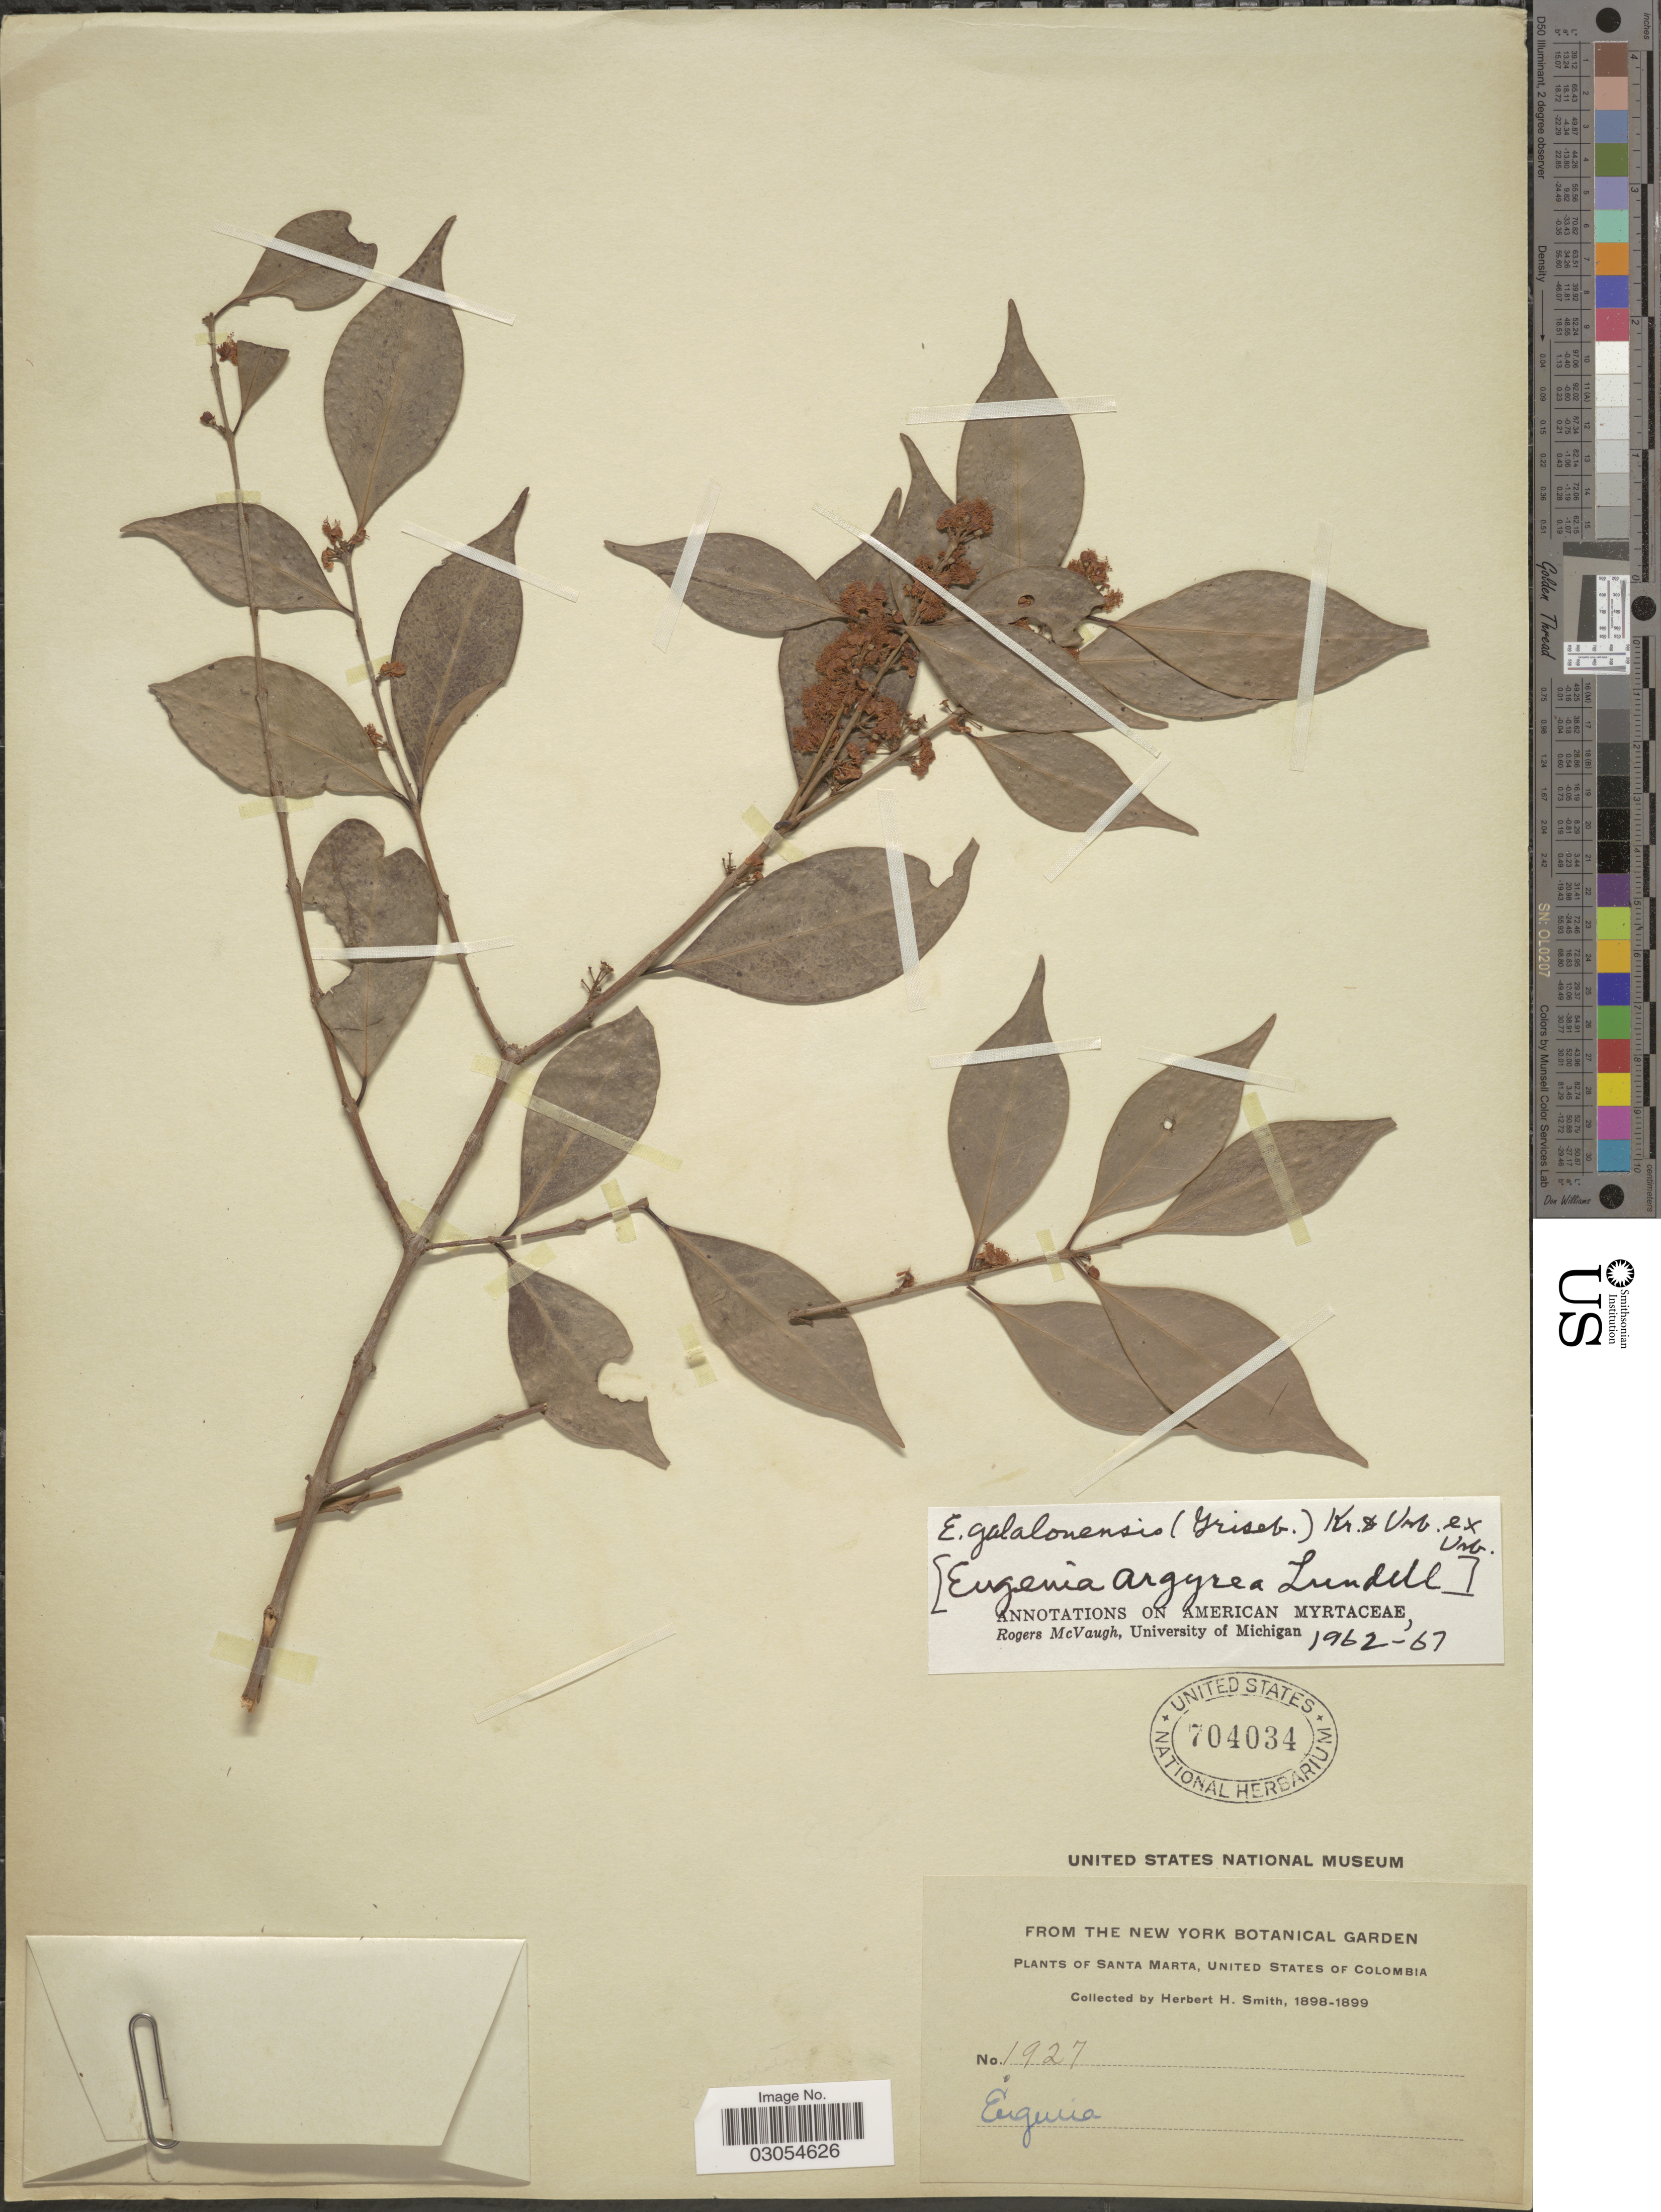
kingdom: Plantae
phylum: Tracheophyta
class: Magnoliopsida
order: Myrtales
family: Myrtaceae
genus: Eugenia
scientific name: Eugenia galalonensis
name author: (Griseb.) Krug & Urb.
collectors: Herbert H. Smith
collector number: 1927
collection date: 1898/1899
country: Colombia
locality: Santa Marta, United States of Colombia.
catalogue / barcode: US 704034